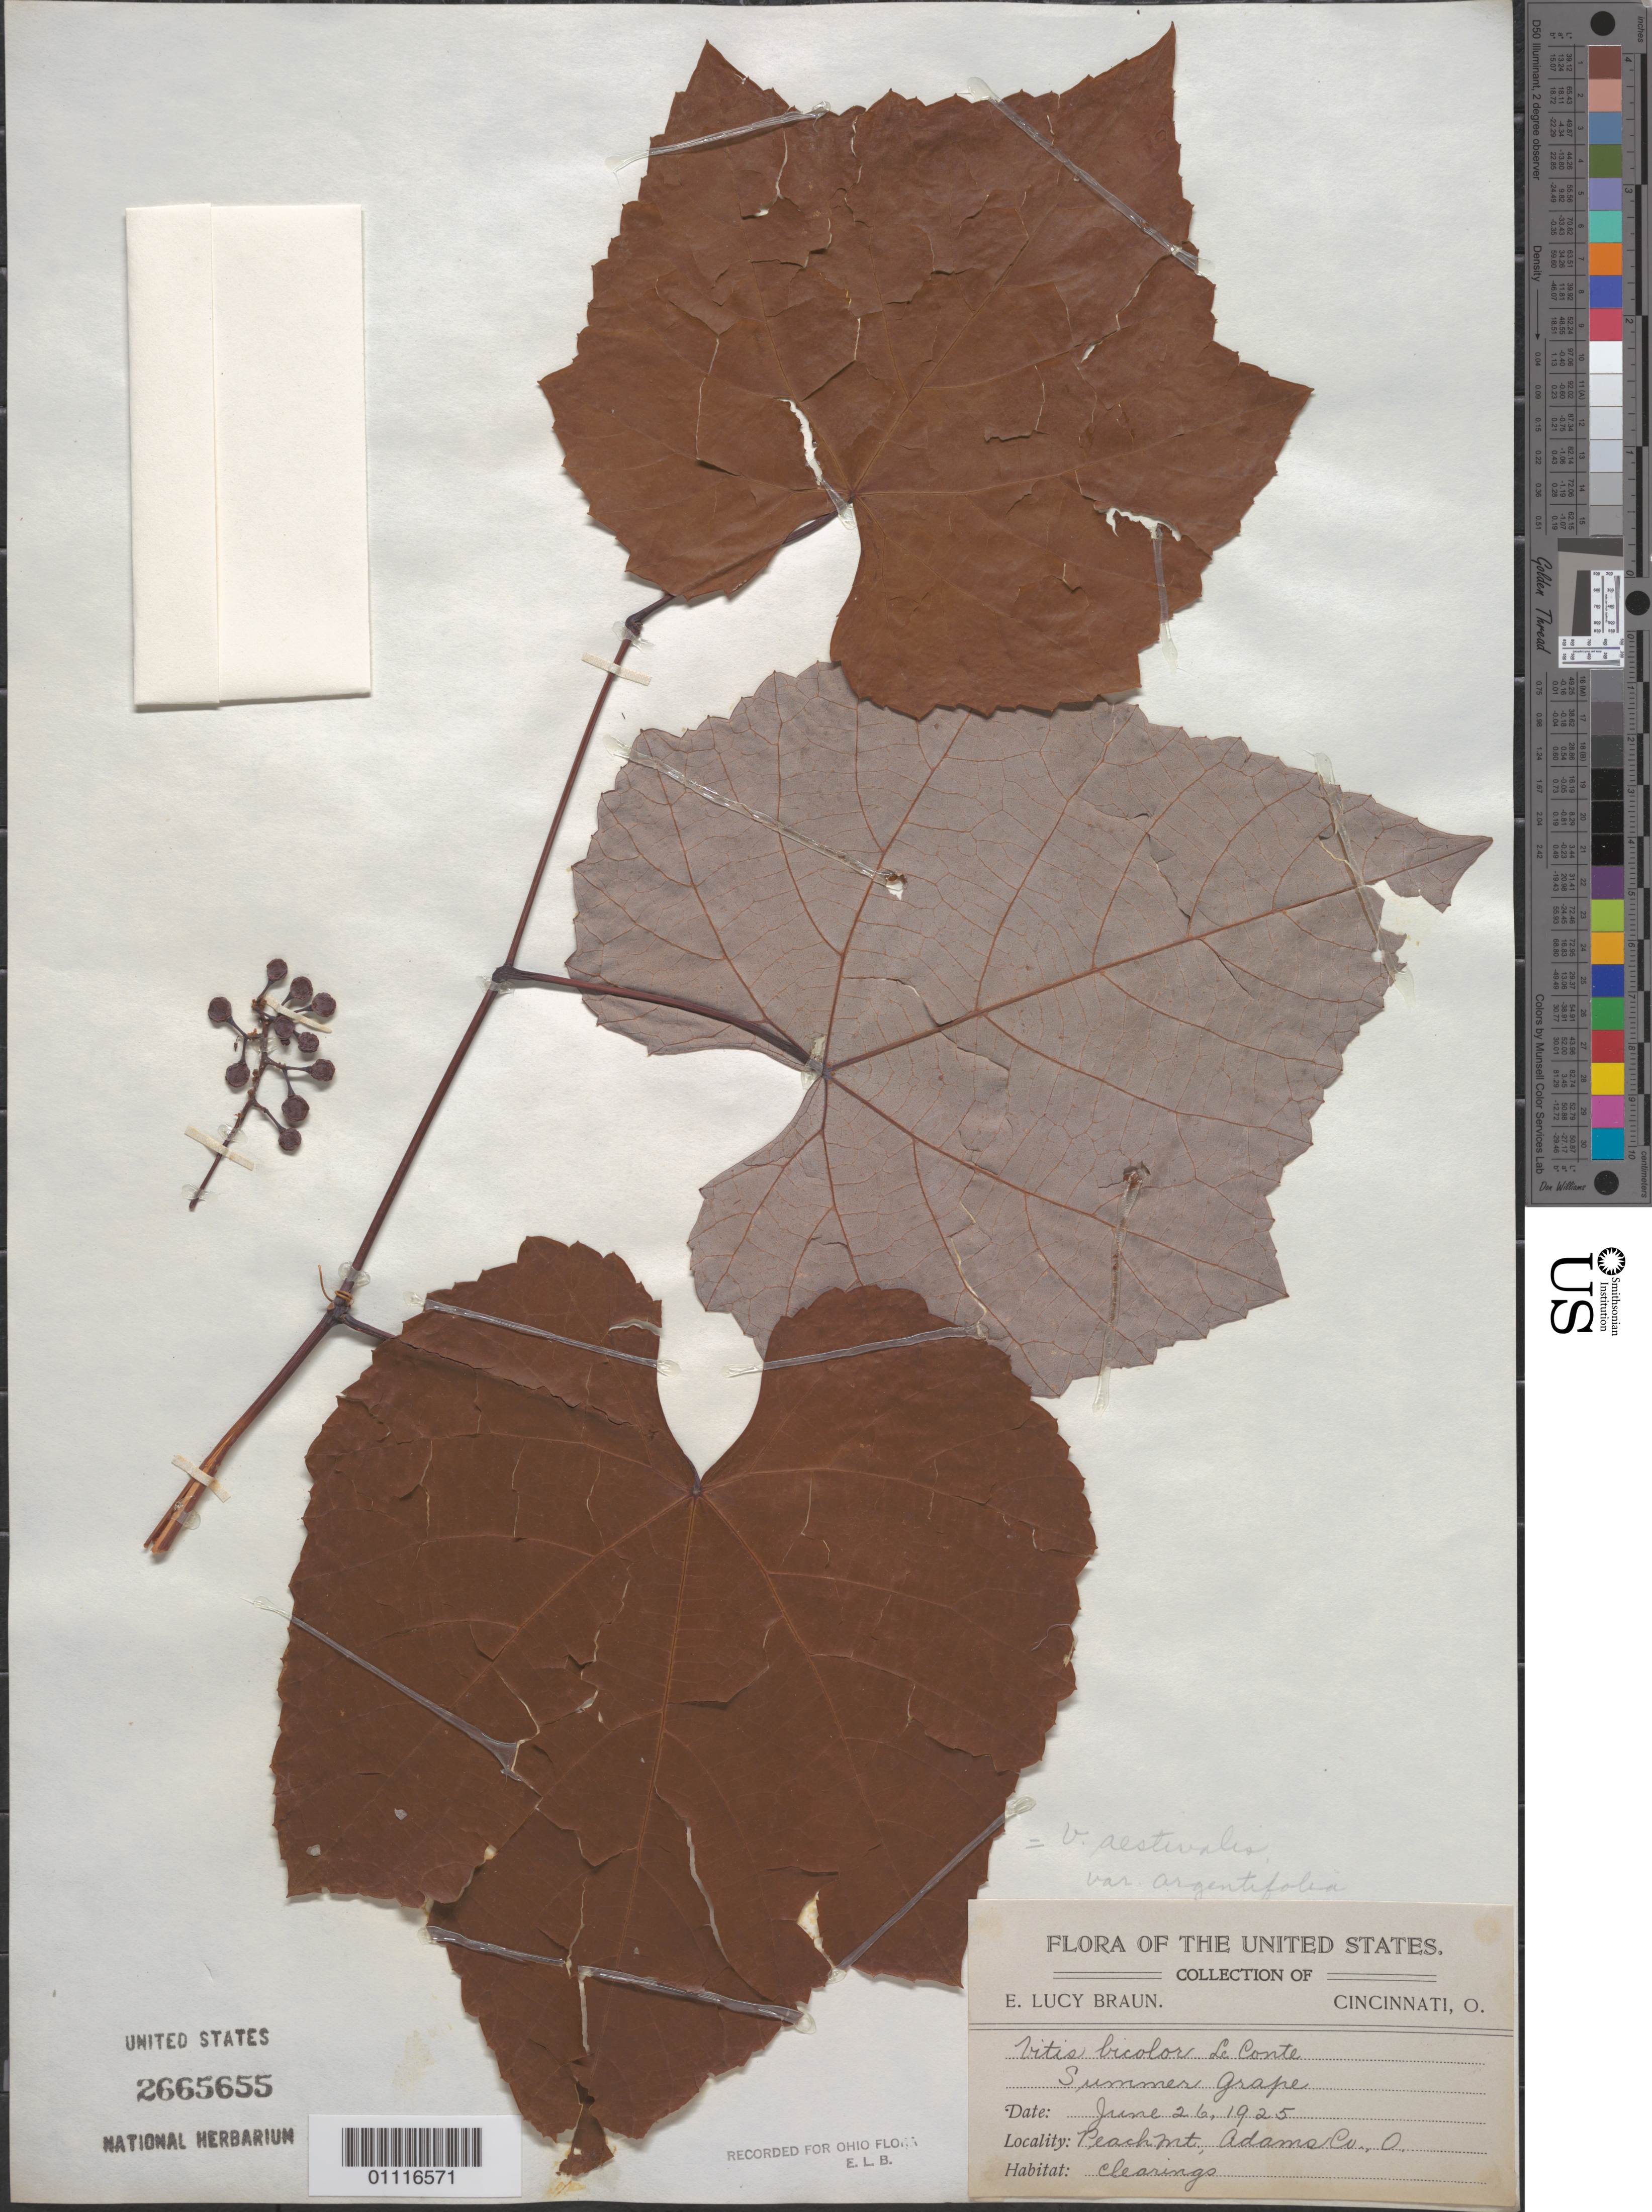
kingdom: Plantae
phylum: Tracheophyta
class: Magnoliopsida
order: Vitales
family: Vitaceae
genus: Vitis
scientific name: Vitis bicolor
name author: Leconte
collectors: E. L. Braun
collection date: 1925-06-26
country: United States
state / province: Ohio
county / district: Adams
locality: Peach Mt.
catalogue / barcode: US 2665655